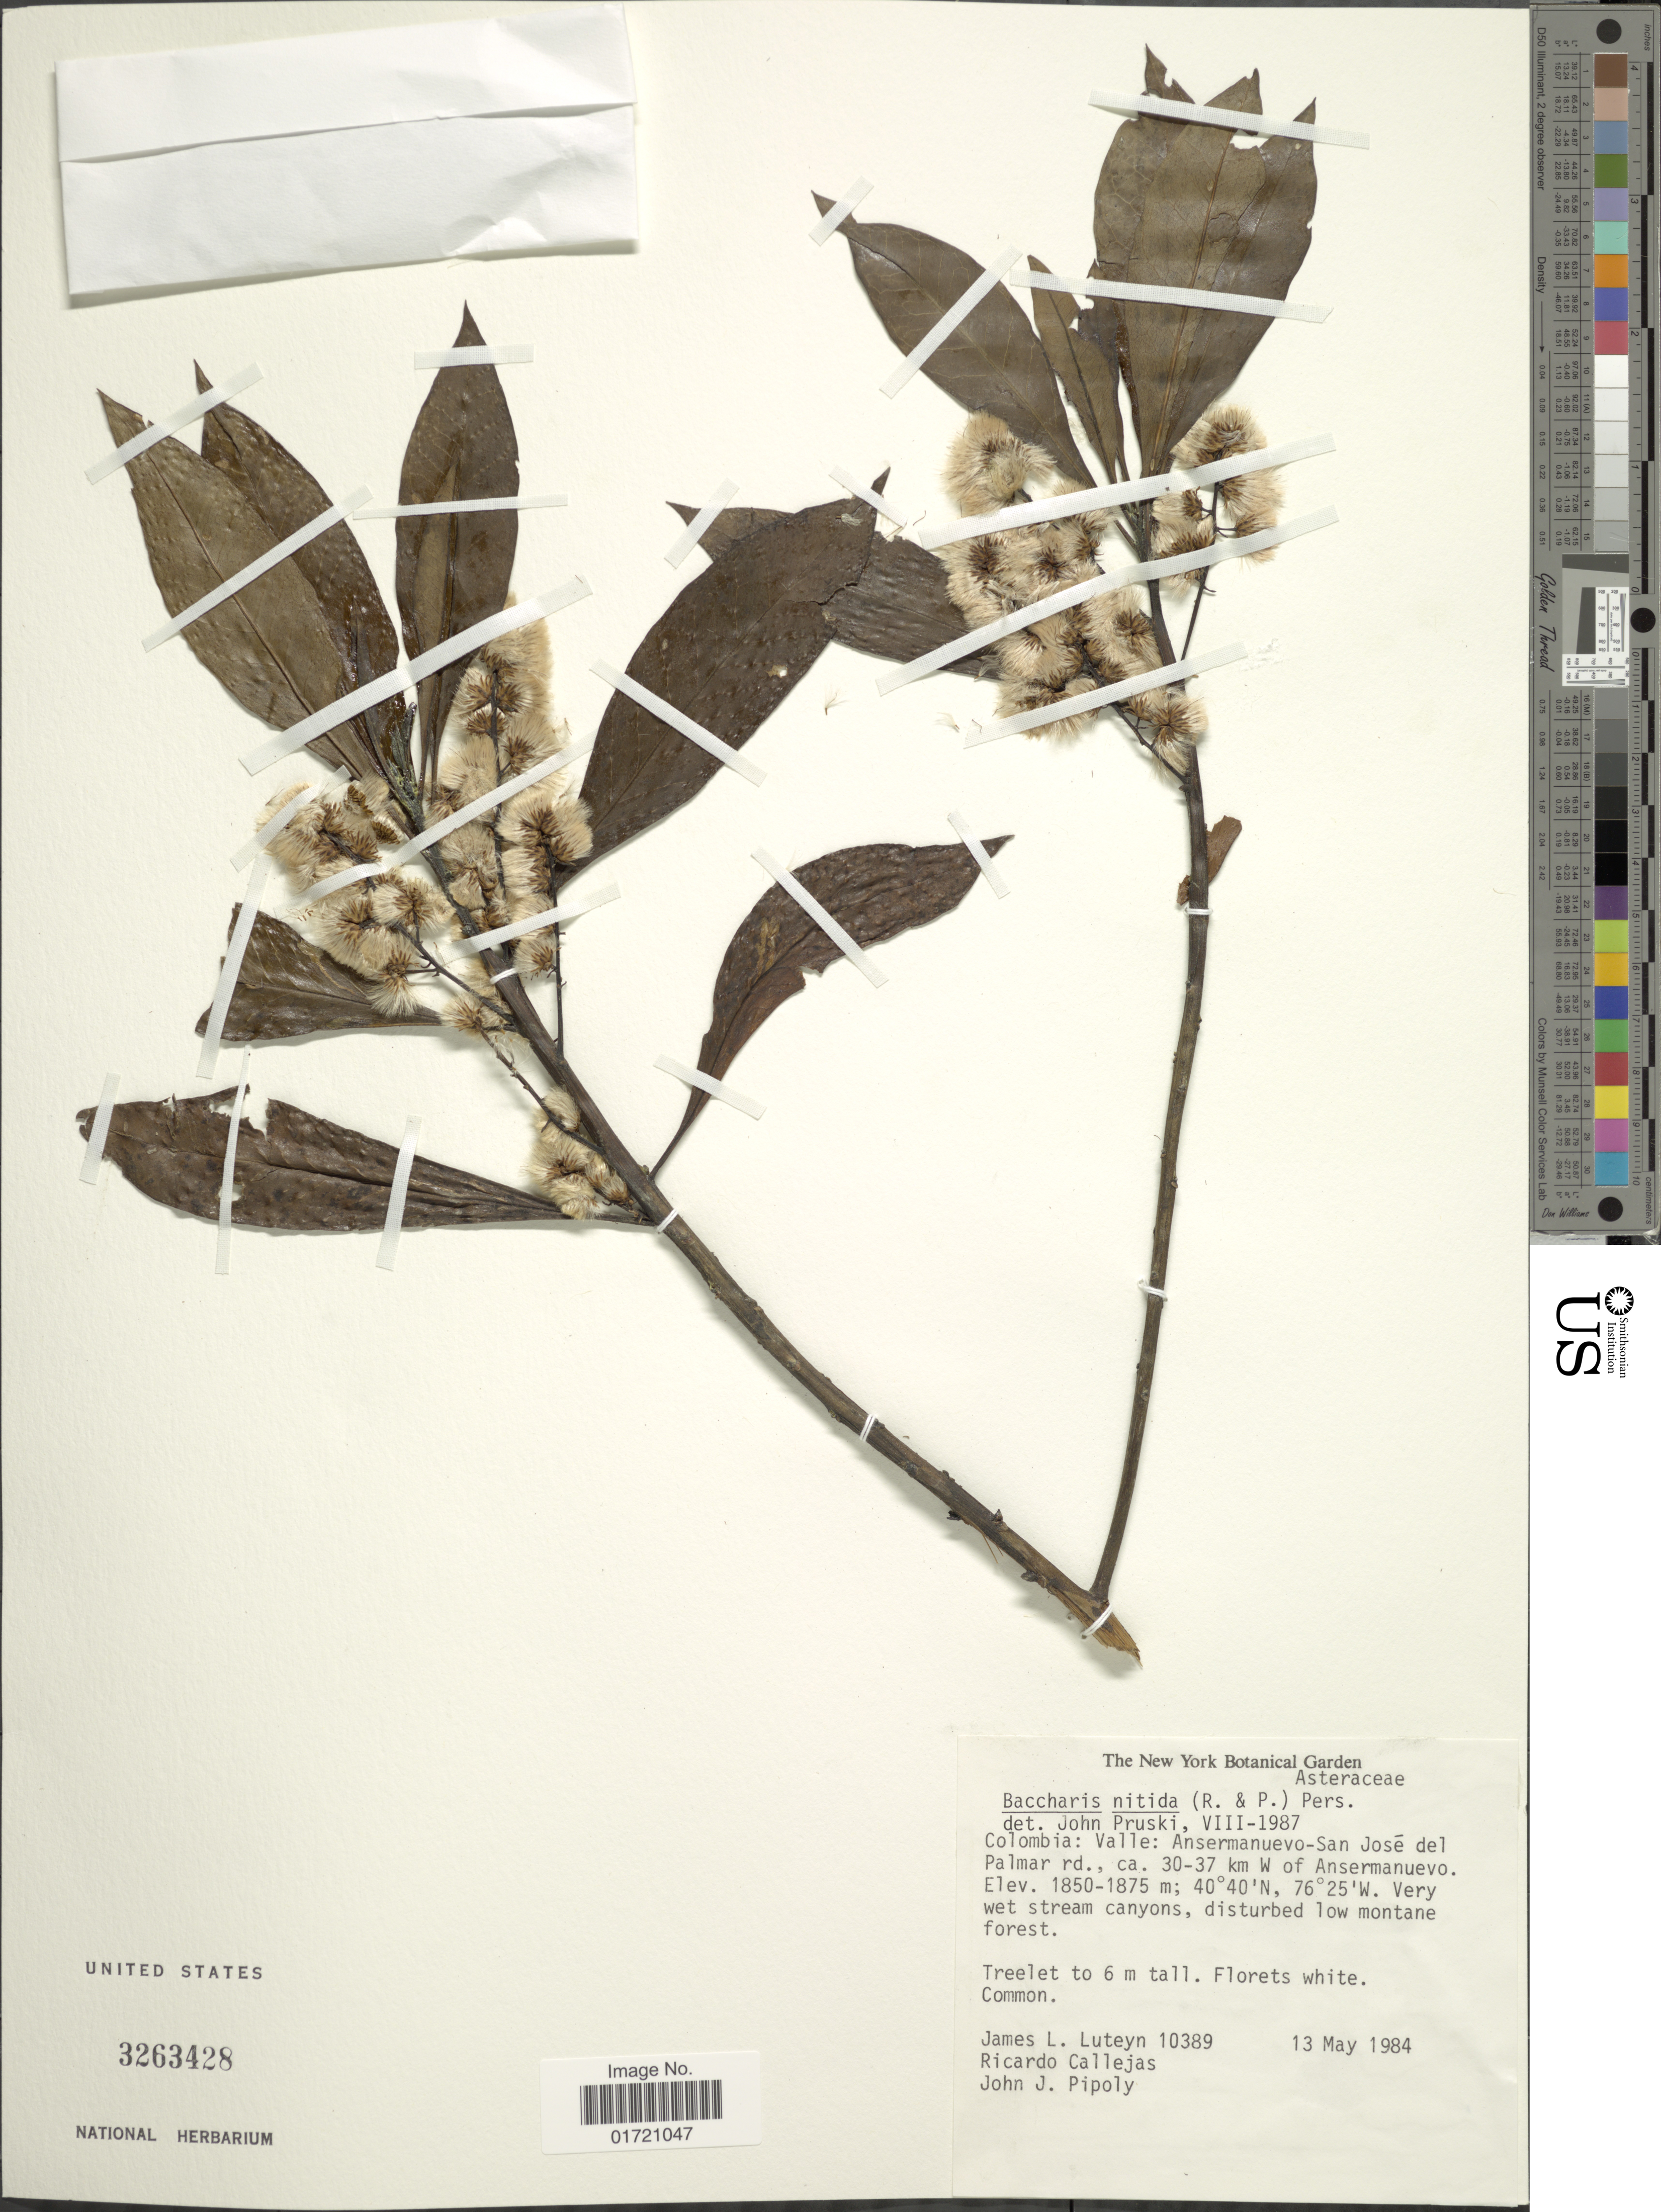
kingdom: Plantae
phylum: Tracheophyta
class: Magnoliopsida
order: Asterales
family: Asteraceae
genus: Baccharis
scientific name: Baccharis nitida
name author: (Ruiz & Pav.) Pers.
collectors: J. L. Luteyn, R. Callejas & J. J. Pipoly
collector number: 10389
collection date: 1984-05-13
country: Colombia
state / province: Valle del Cauca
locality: Valle: Ansermanuevo - San José del Palmar rd., ca. 30-37 km W of Ansermanuevo.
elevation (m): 1850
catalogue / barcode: US 3263428